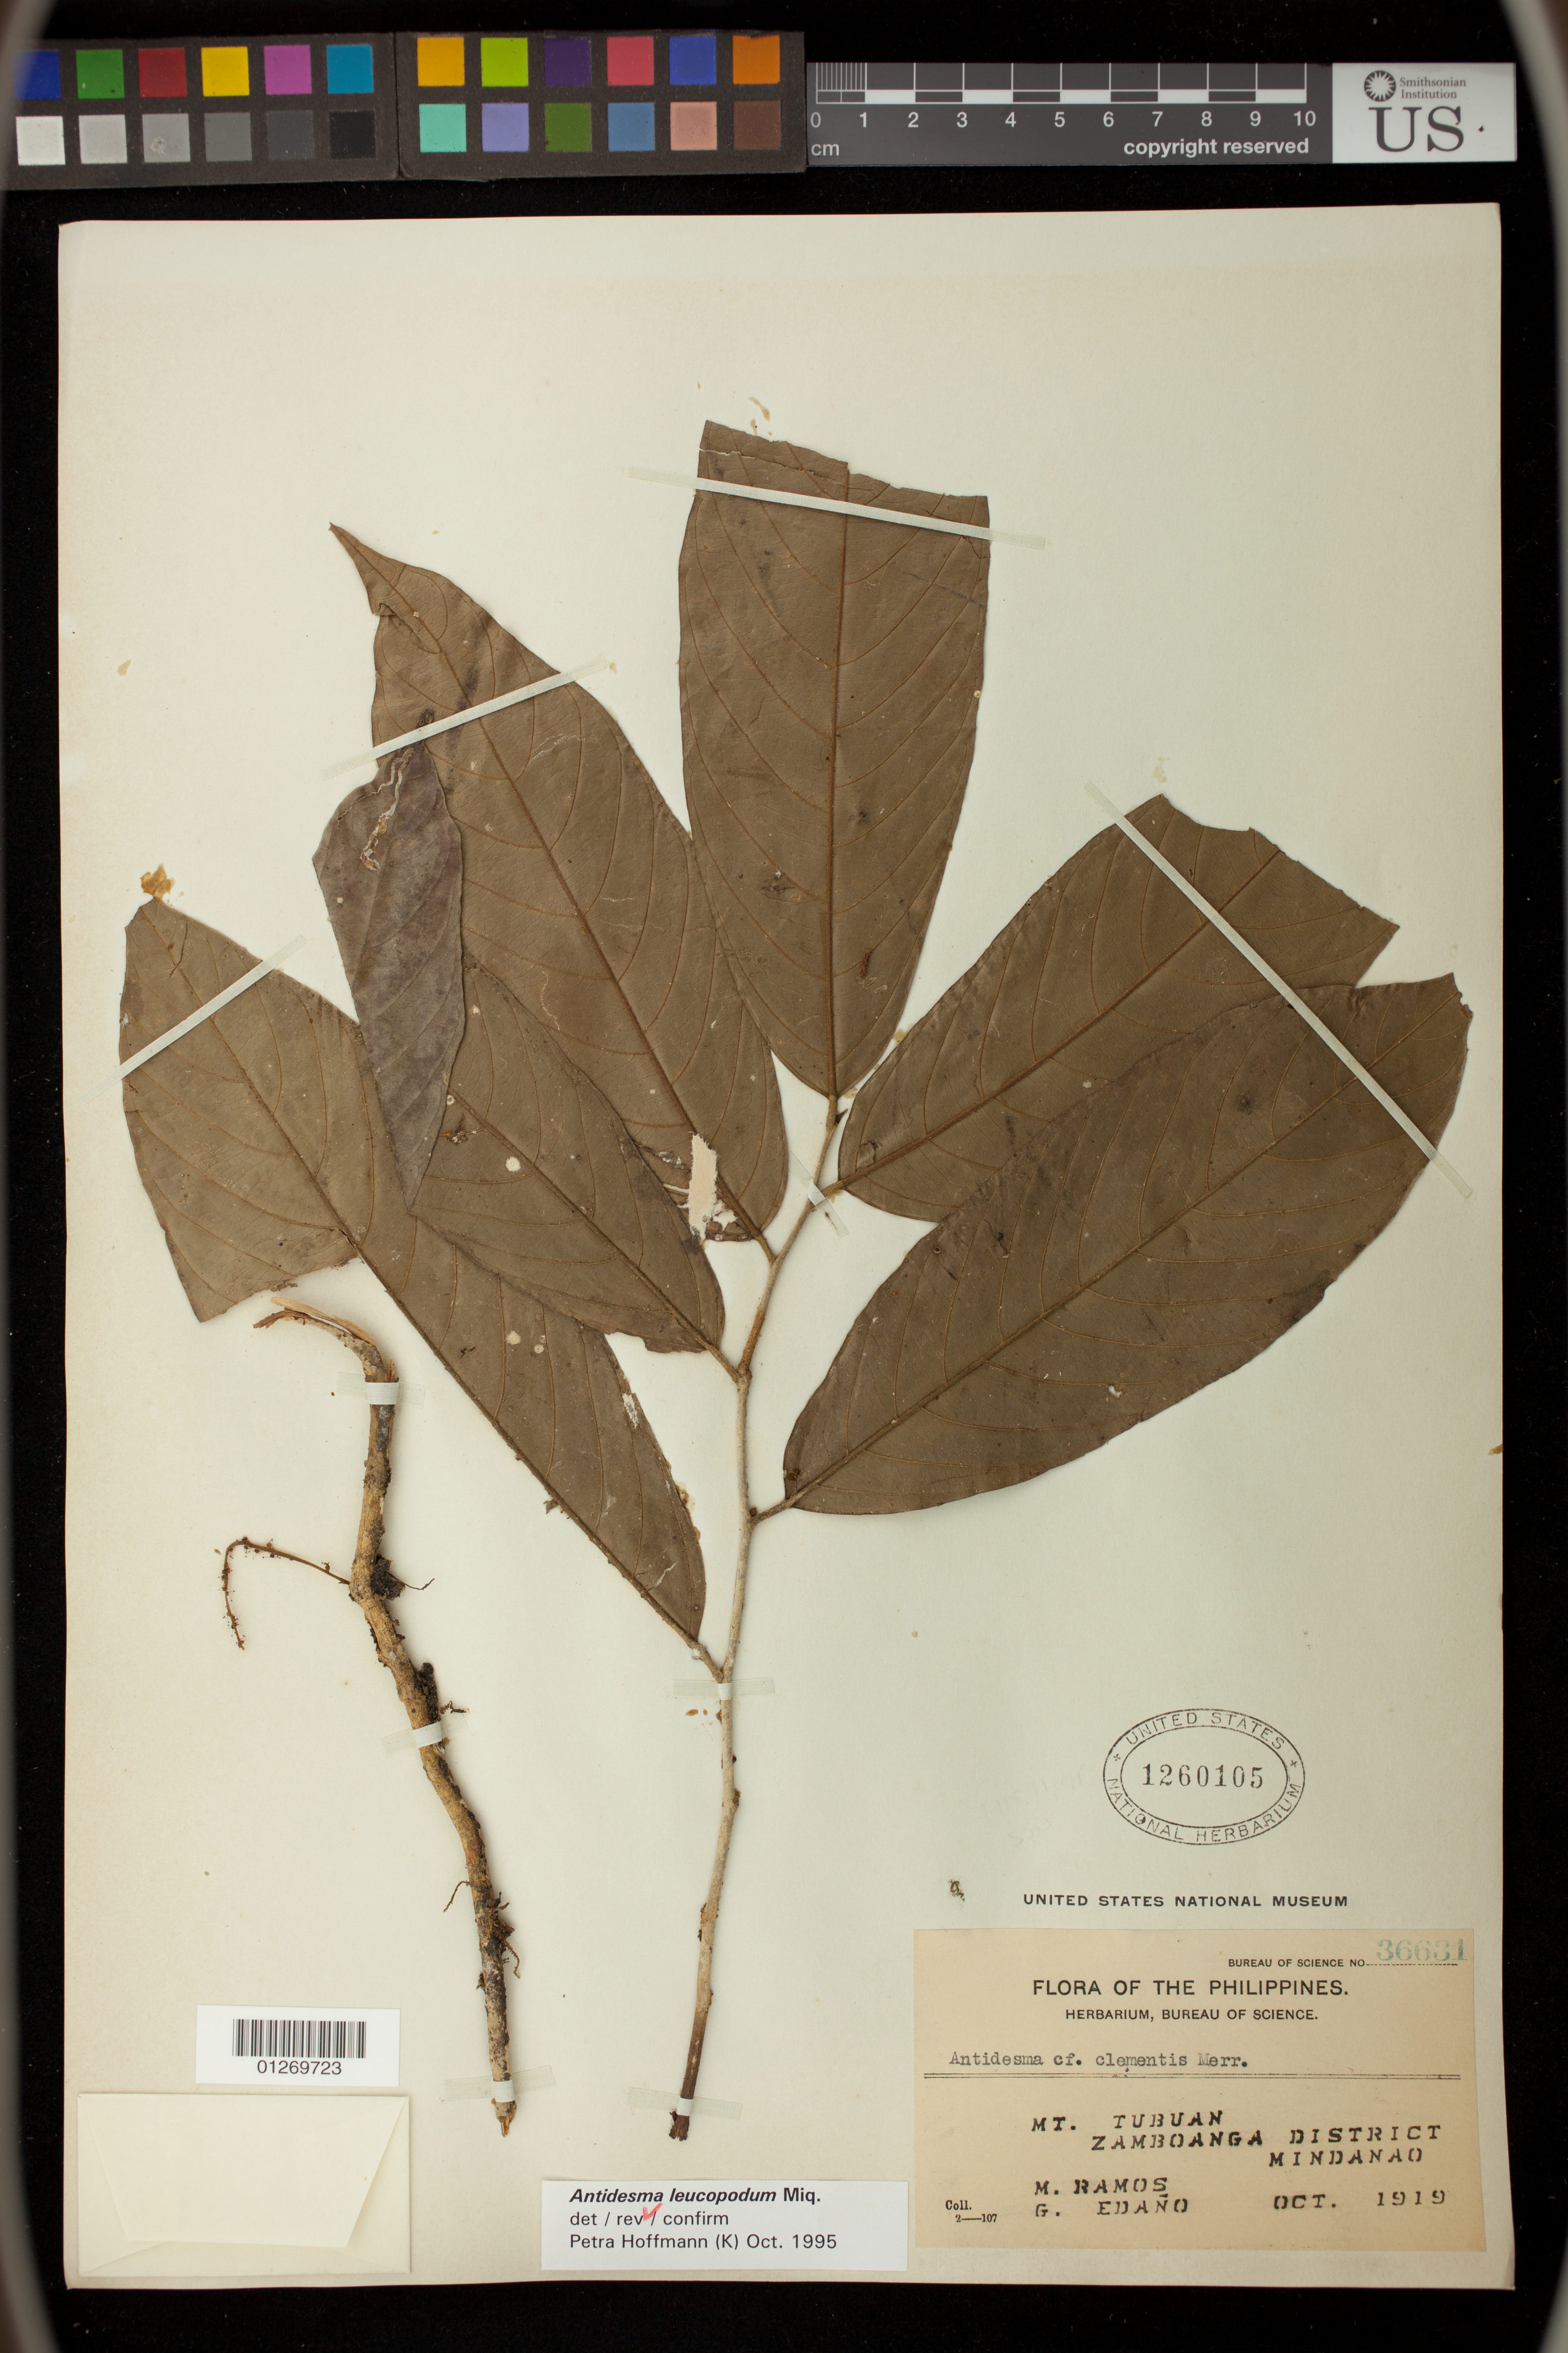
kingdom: Plantae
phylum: Tracheophyta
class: Magnoliopsida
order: Malpighiales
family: Phyllanthaceae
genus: Antidesma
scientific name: Antidesma leucopodum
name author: Miq.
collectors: M. Ramos & G. Edaño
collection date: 1919-10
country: Philippines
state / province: Zamboanga Peninsula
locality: Mt. Tubuan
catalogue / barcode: US 1260105